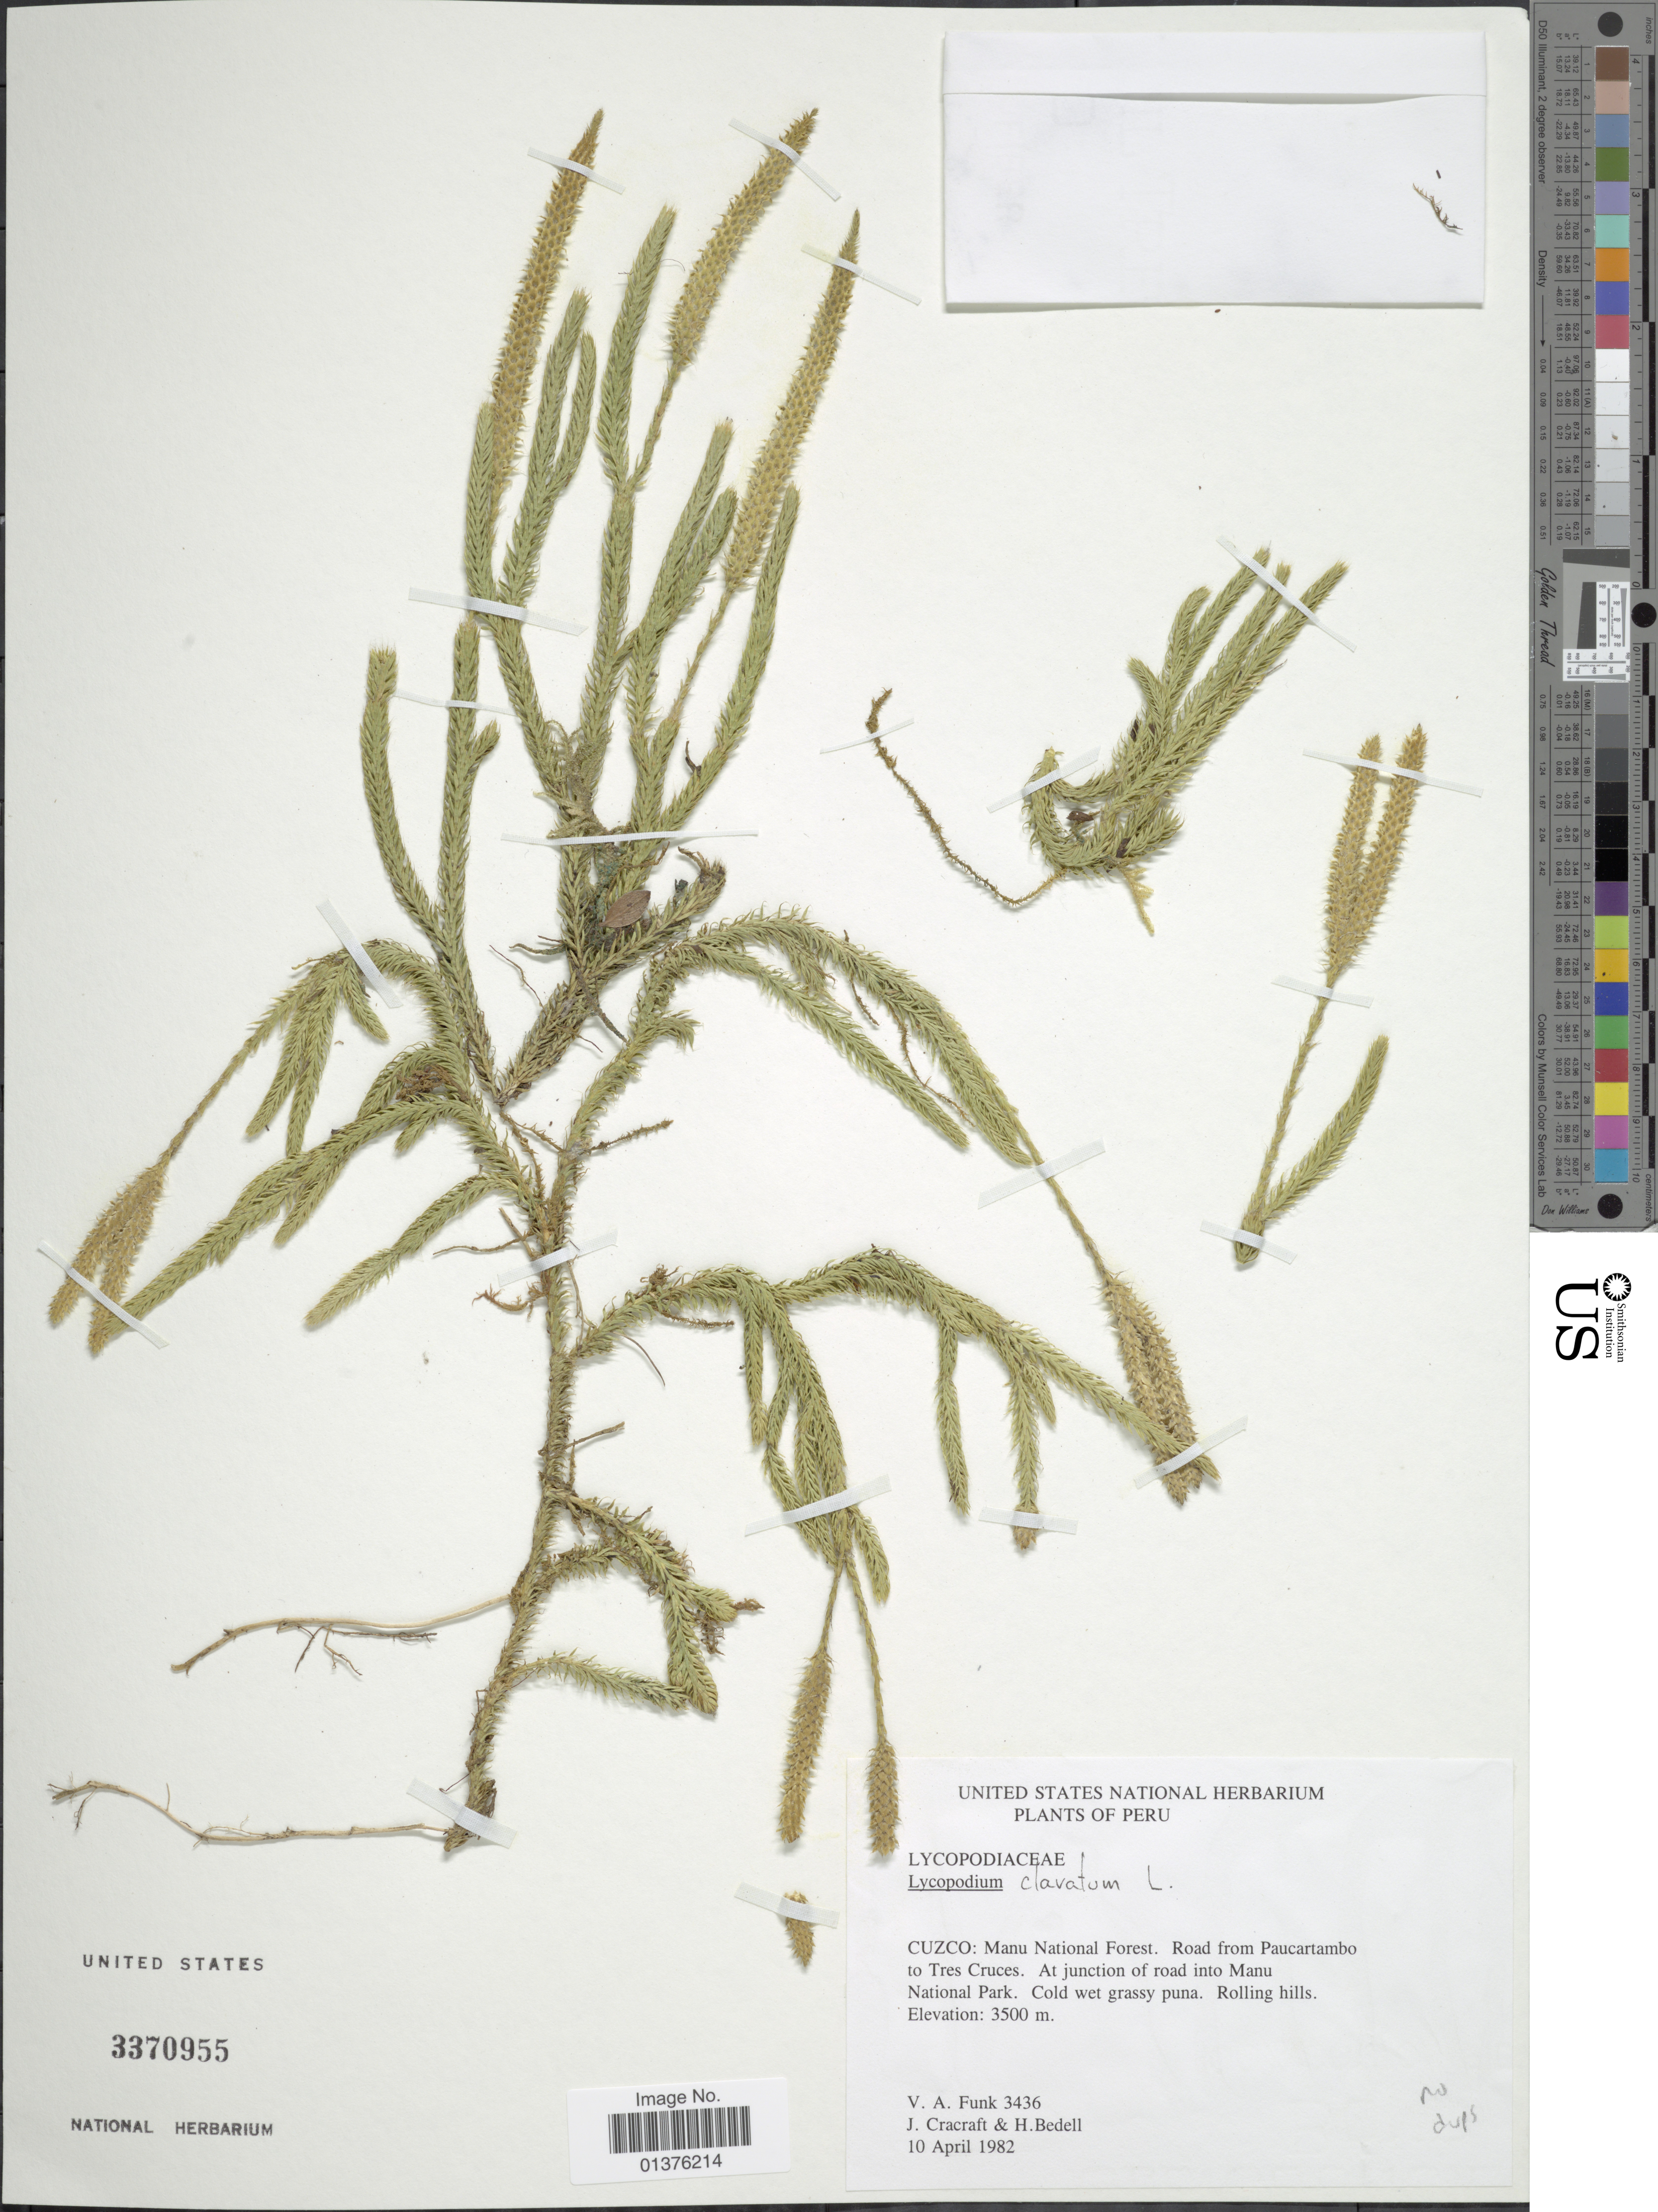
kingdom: Plantae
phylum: Tracheophyta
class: Lycopodiopsida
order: Lycopodiales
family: Lycopodiaceae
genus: Lycopodium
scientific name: Lycopodium clavatum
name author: L.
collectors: V. Funk, J. L. Cracraft & H. Bedell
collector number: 3436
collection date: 1982-04-10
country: Peru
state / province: Cusco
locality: Manu National Forest, Road from Paucartambo to Tres Cruces, at junction of road into Manu National Park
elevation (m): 3500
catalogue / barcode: US 3370955